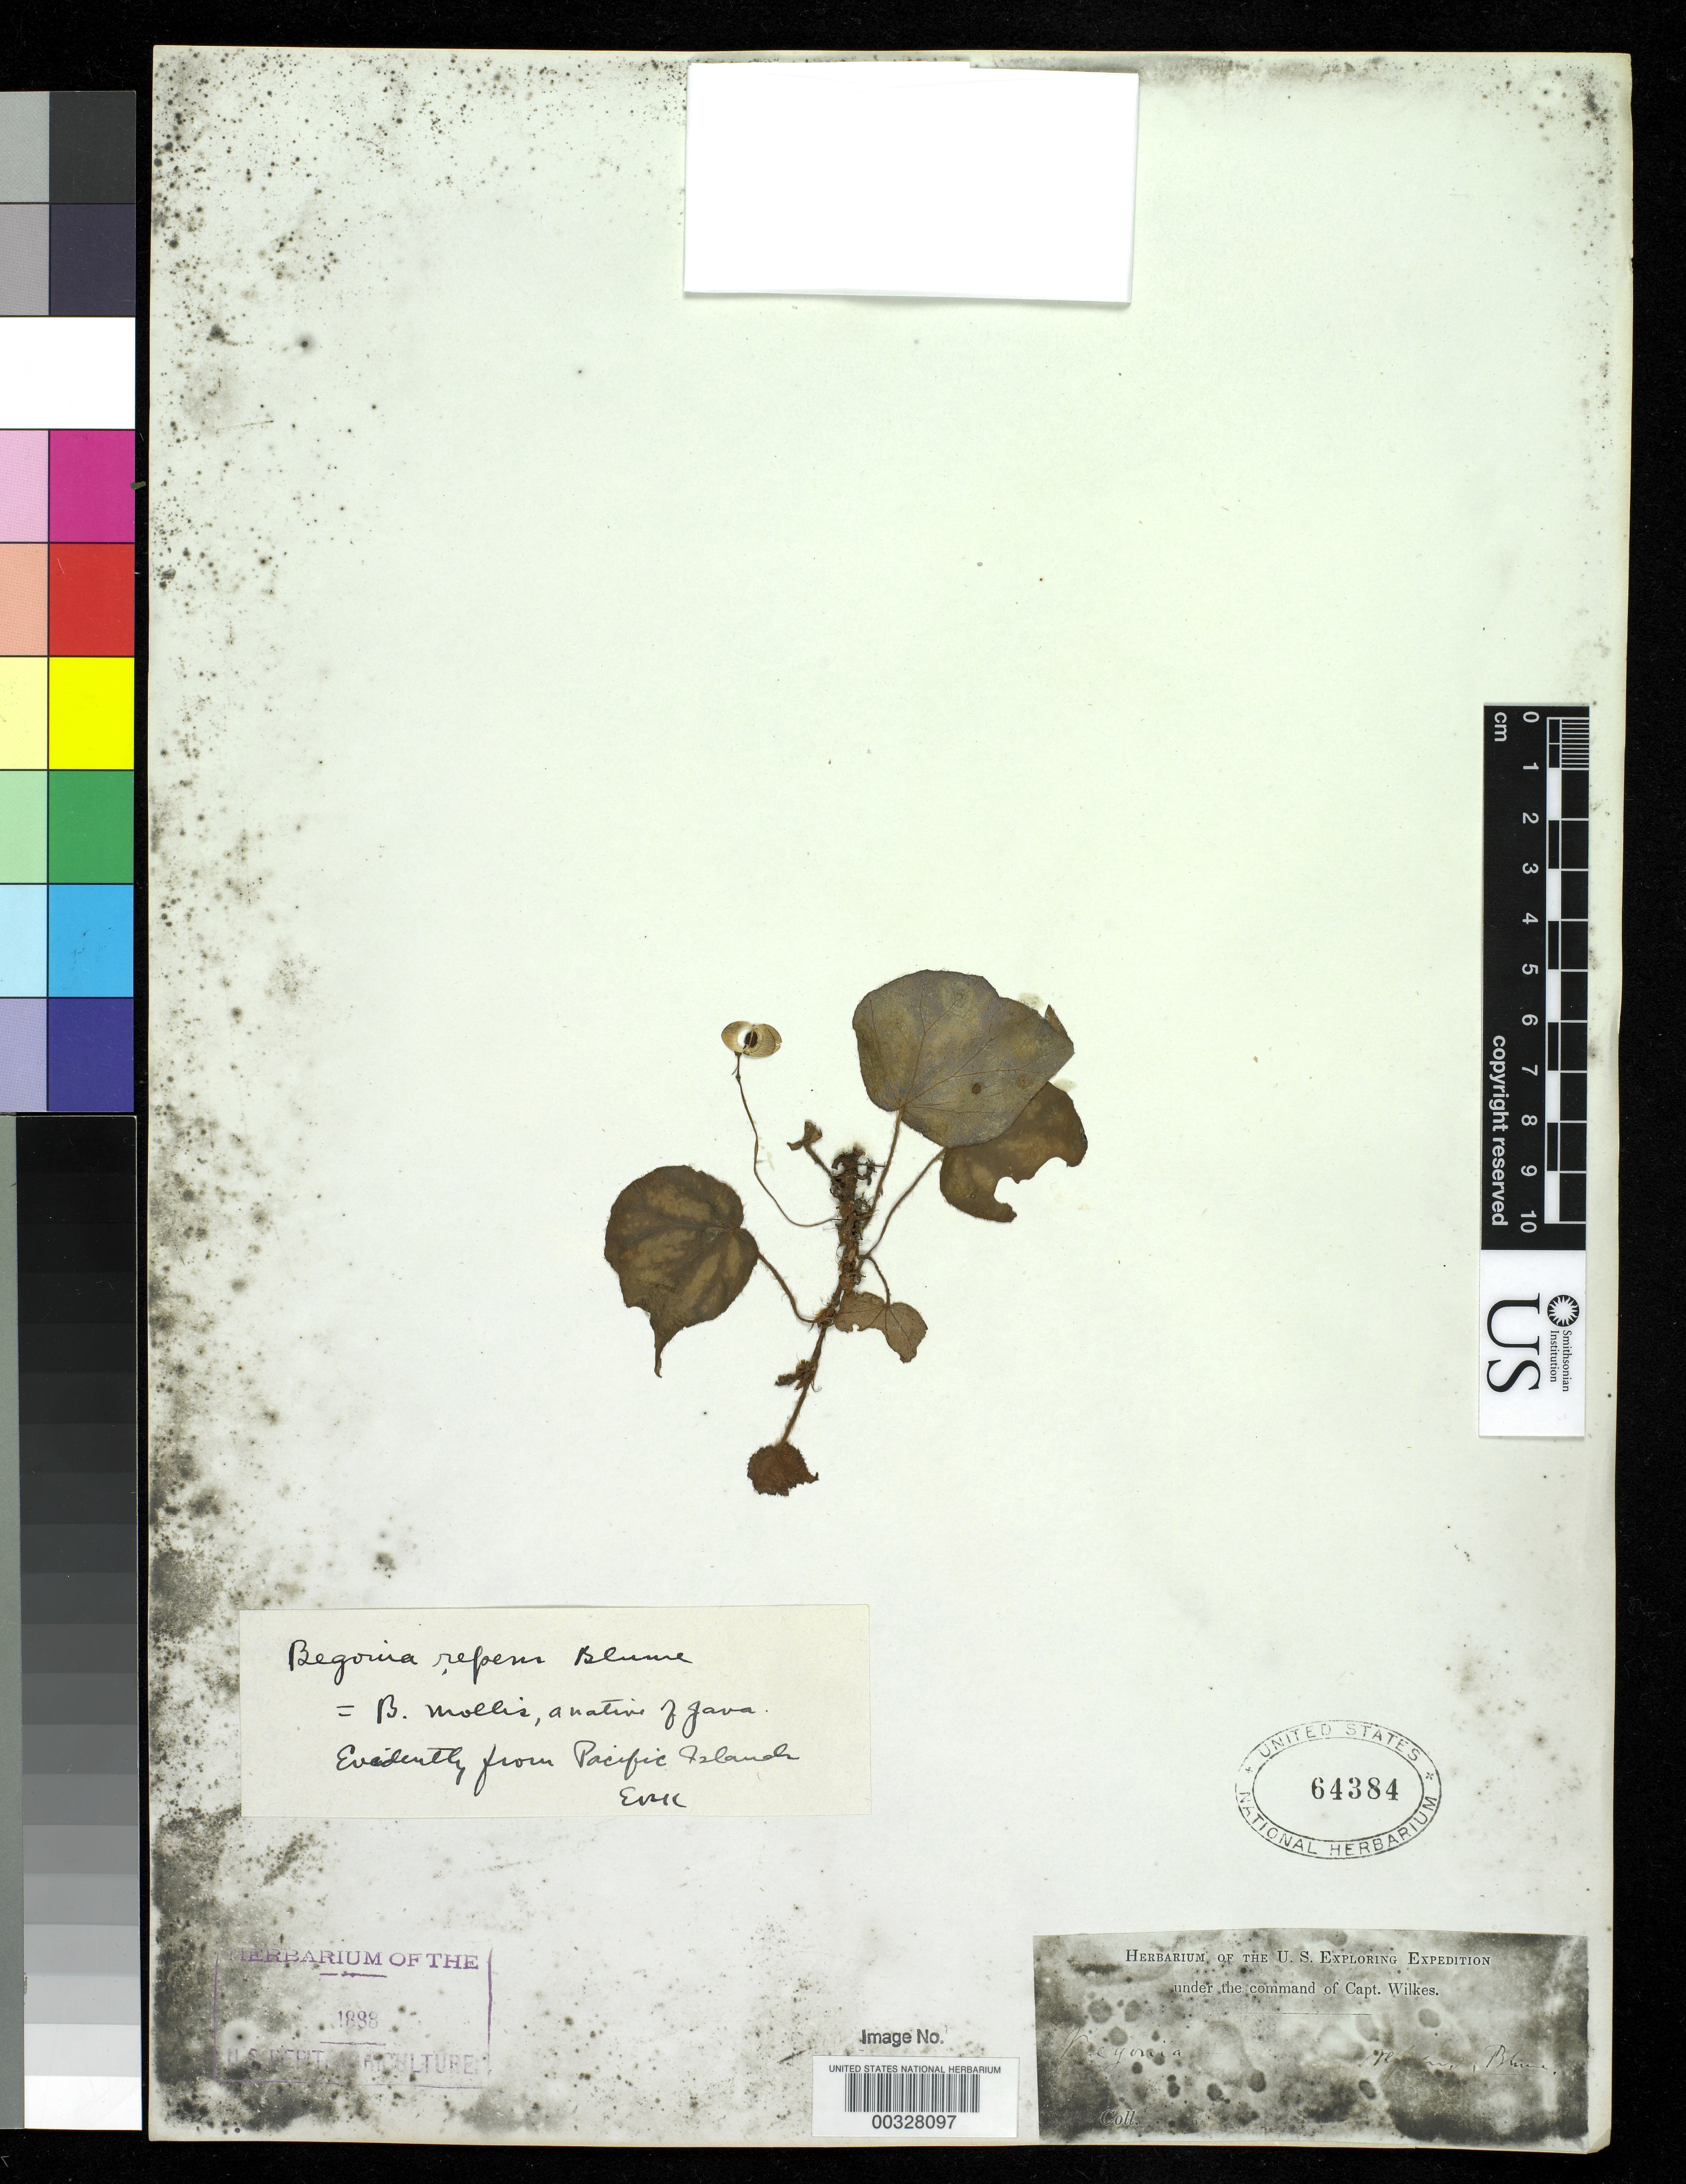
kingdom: Plantae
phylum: Tracheophyta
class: Magnoliopsida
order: Cucurbitales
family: Begoniaceae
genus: Begonia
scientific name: Begonia mollis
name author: A. DC.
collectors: Wilkes Explor. Exped.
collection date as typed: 1838 to -- --- 1842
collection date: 1838/1842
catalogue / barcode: US 64384